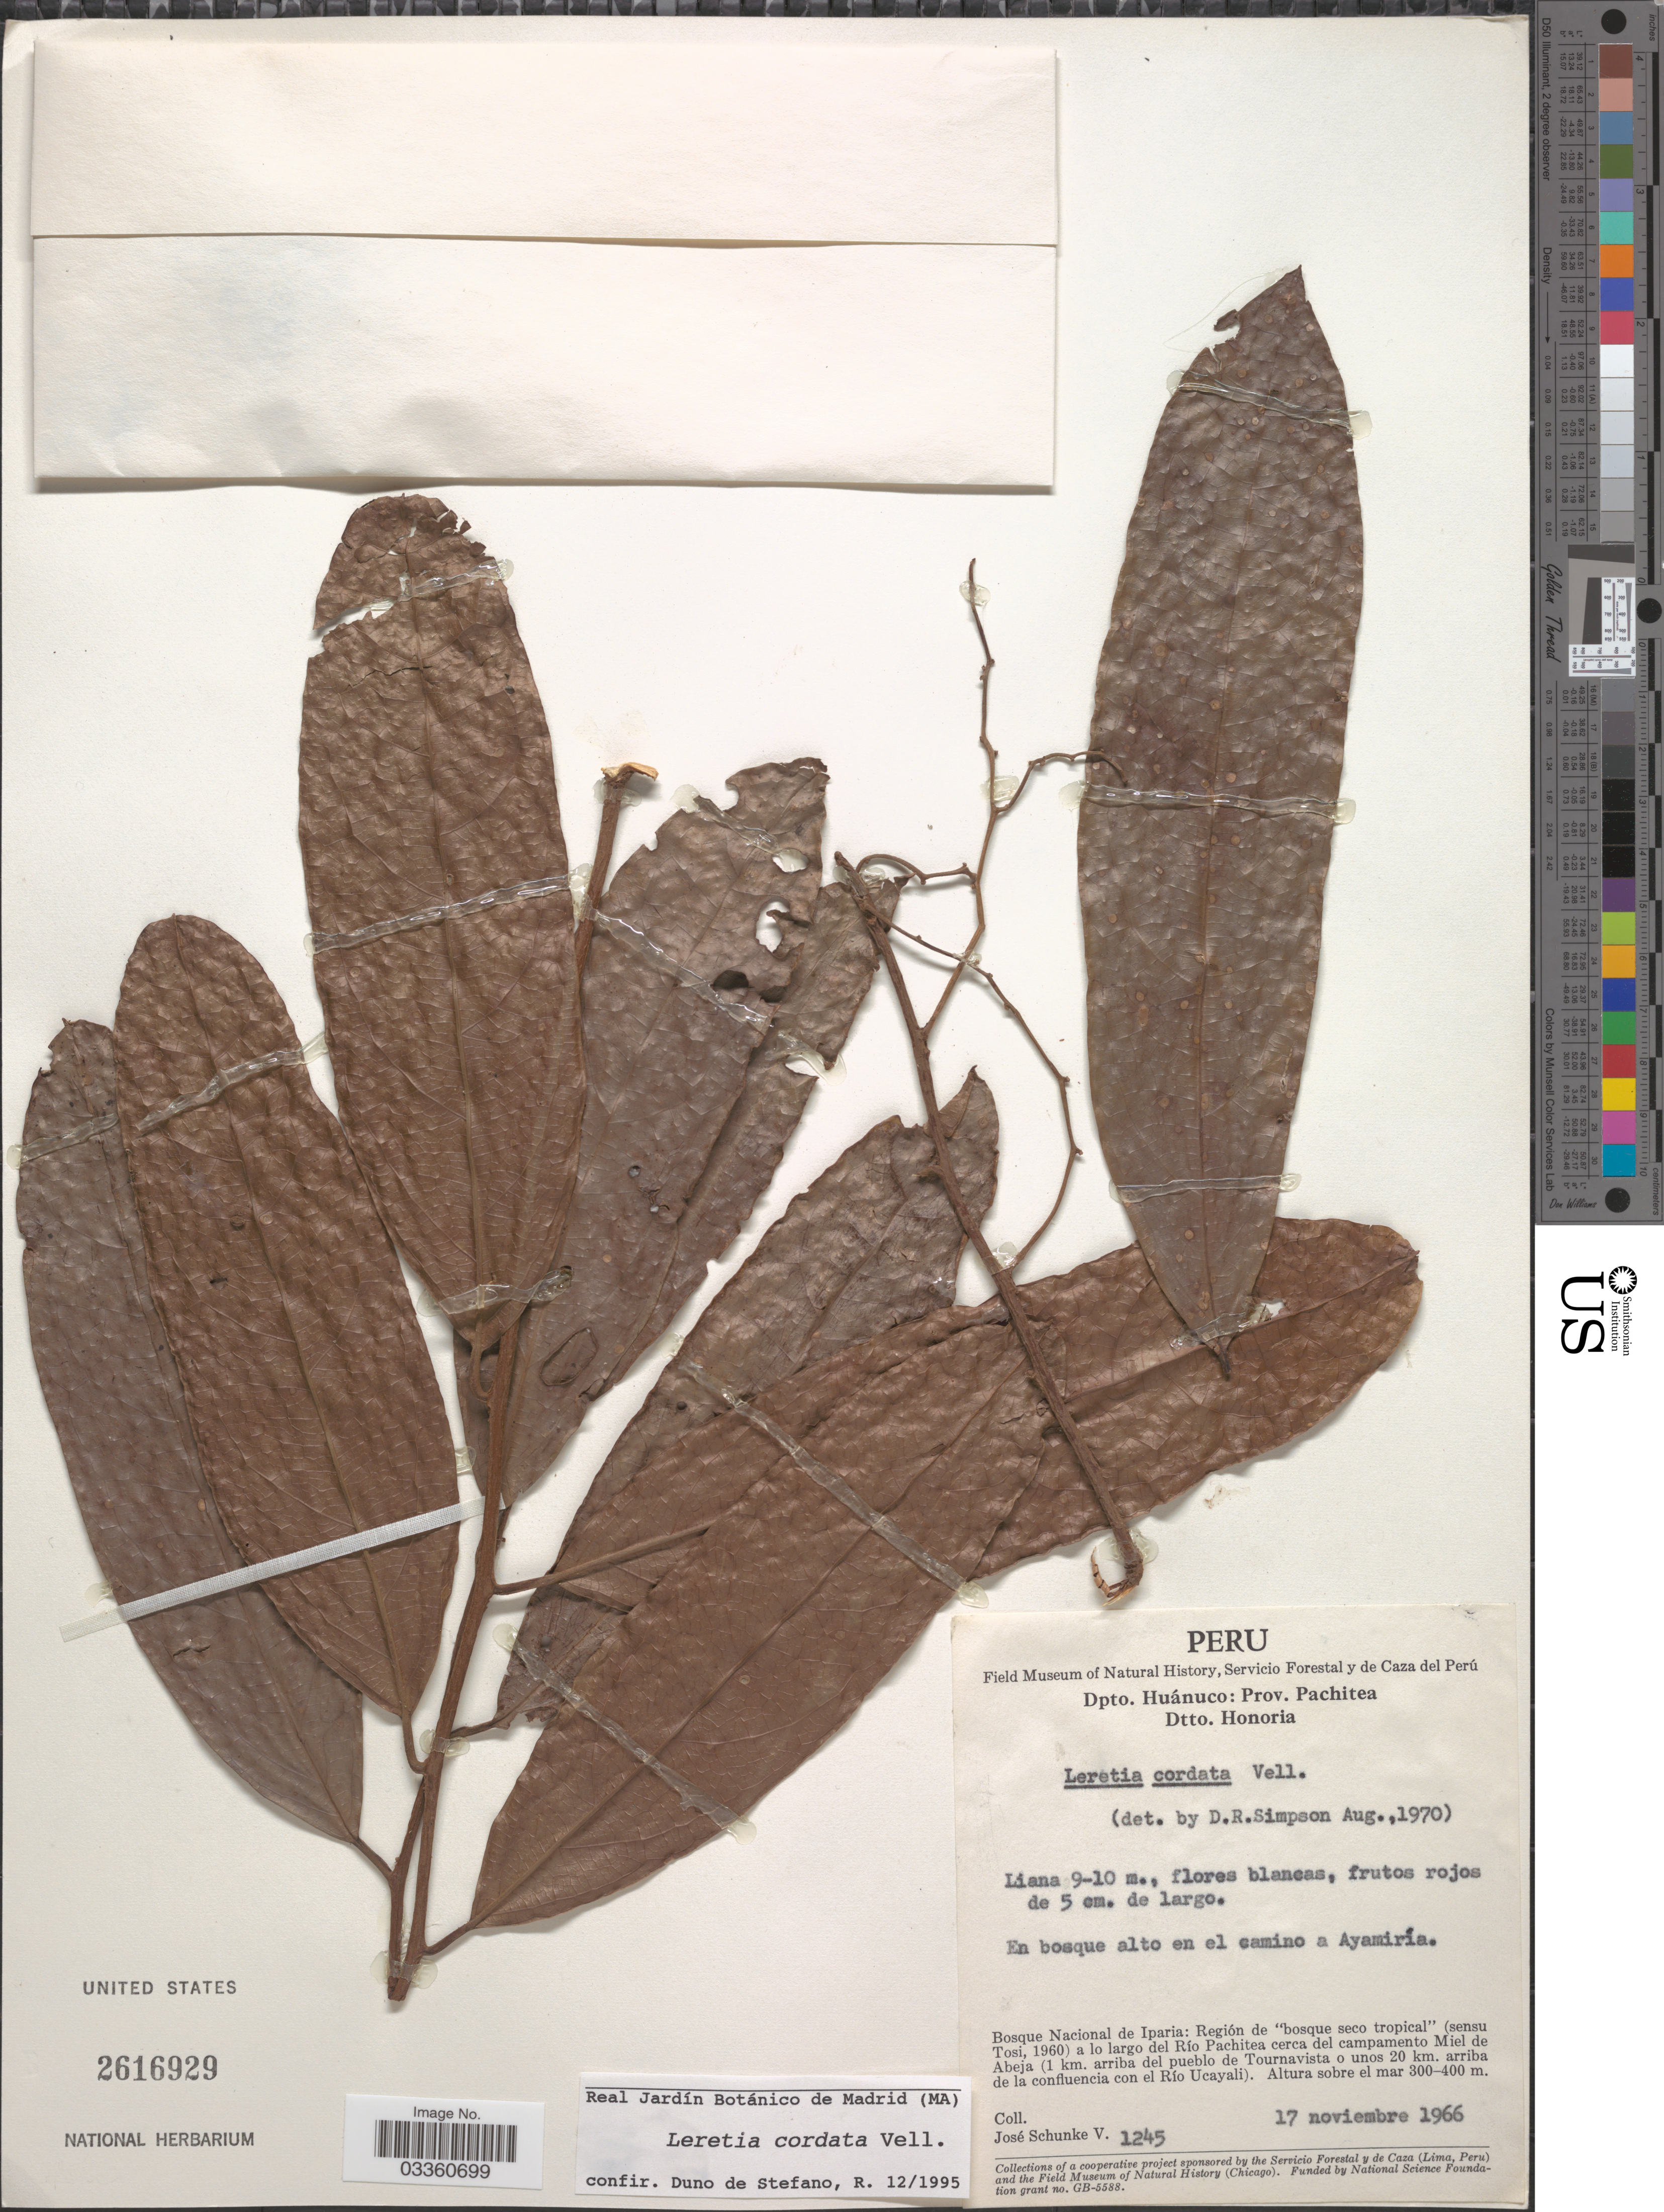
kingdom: Plantae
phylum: Tracheophyta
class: Magnoliopsida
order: Icacinales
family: Icacinaceae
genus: Leretia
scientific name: Leretia cordata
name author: Vell.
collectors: J. Schunke Vigo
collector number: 1245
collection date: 1966-11-17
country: Peru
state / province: Huánuco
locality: Dpto. Huánuco: Prov. Pachitea, Dtto. Honoria. En bosque alto en el camino a Ayamiría, Bosque Nacional de Iparia: Región de "bosque seco tropical" (sensu Tosi, 1960) a lo largo del Río Pachitea cerca del campamento Miel de Abeja (1 km. arriba del pueblo de Tournavista o unos 20 km. arriba de la confluencia con el Río Ucayali).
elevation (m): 300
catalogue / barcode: US 2616929